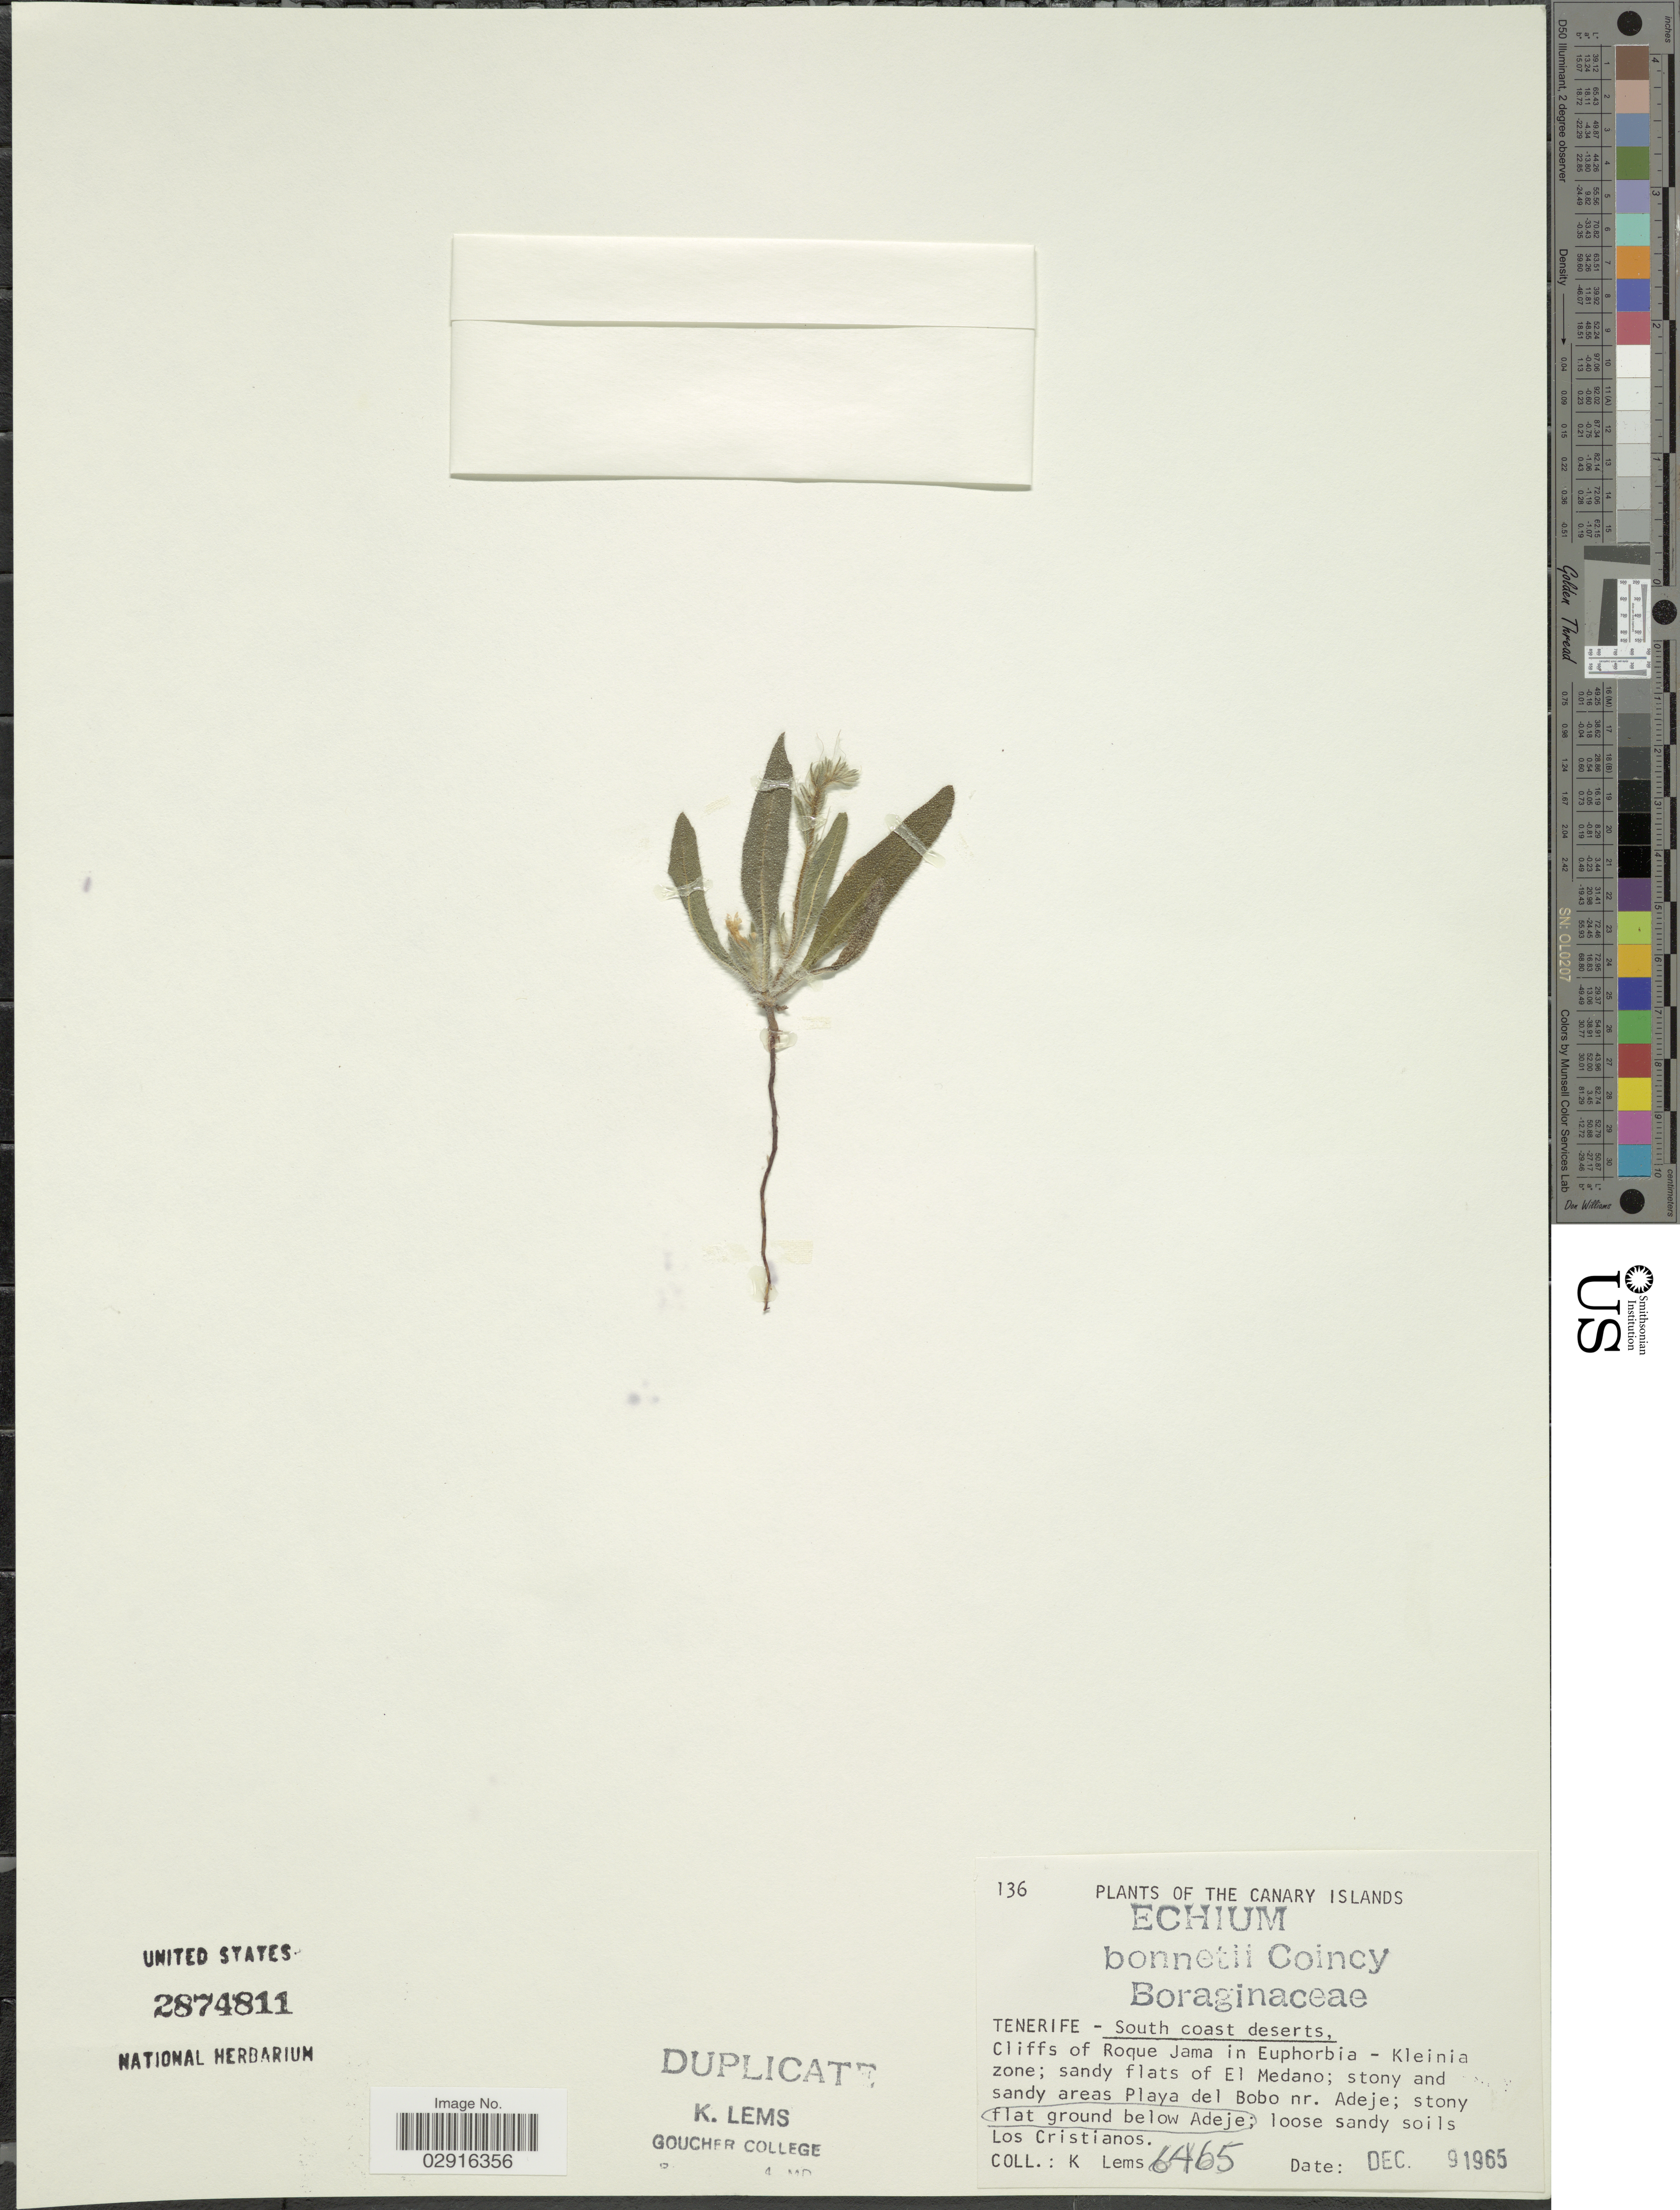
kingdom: Plantae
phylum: Tracheophyta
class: Magnoliopsida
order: Boraginales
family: Boraginaceae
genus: Echium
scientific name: Echium bonnetii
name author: Coincy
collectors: K. Lems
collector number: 6465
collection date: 1965-12-09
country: Spain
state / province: Canarias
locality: Canary Islands. Tenerife - South Coast deserts. Cliffs of Roque Jama in Euphorbia - Kleinia zone; snady flats of el Medano; stony and sandy areas Playa del Bobo nr. Adeje; stony flat ground below Adeje; loose sandy soils Los Cristianos.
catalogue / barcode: US 2874811